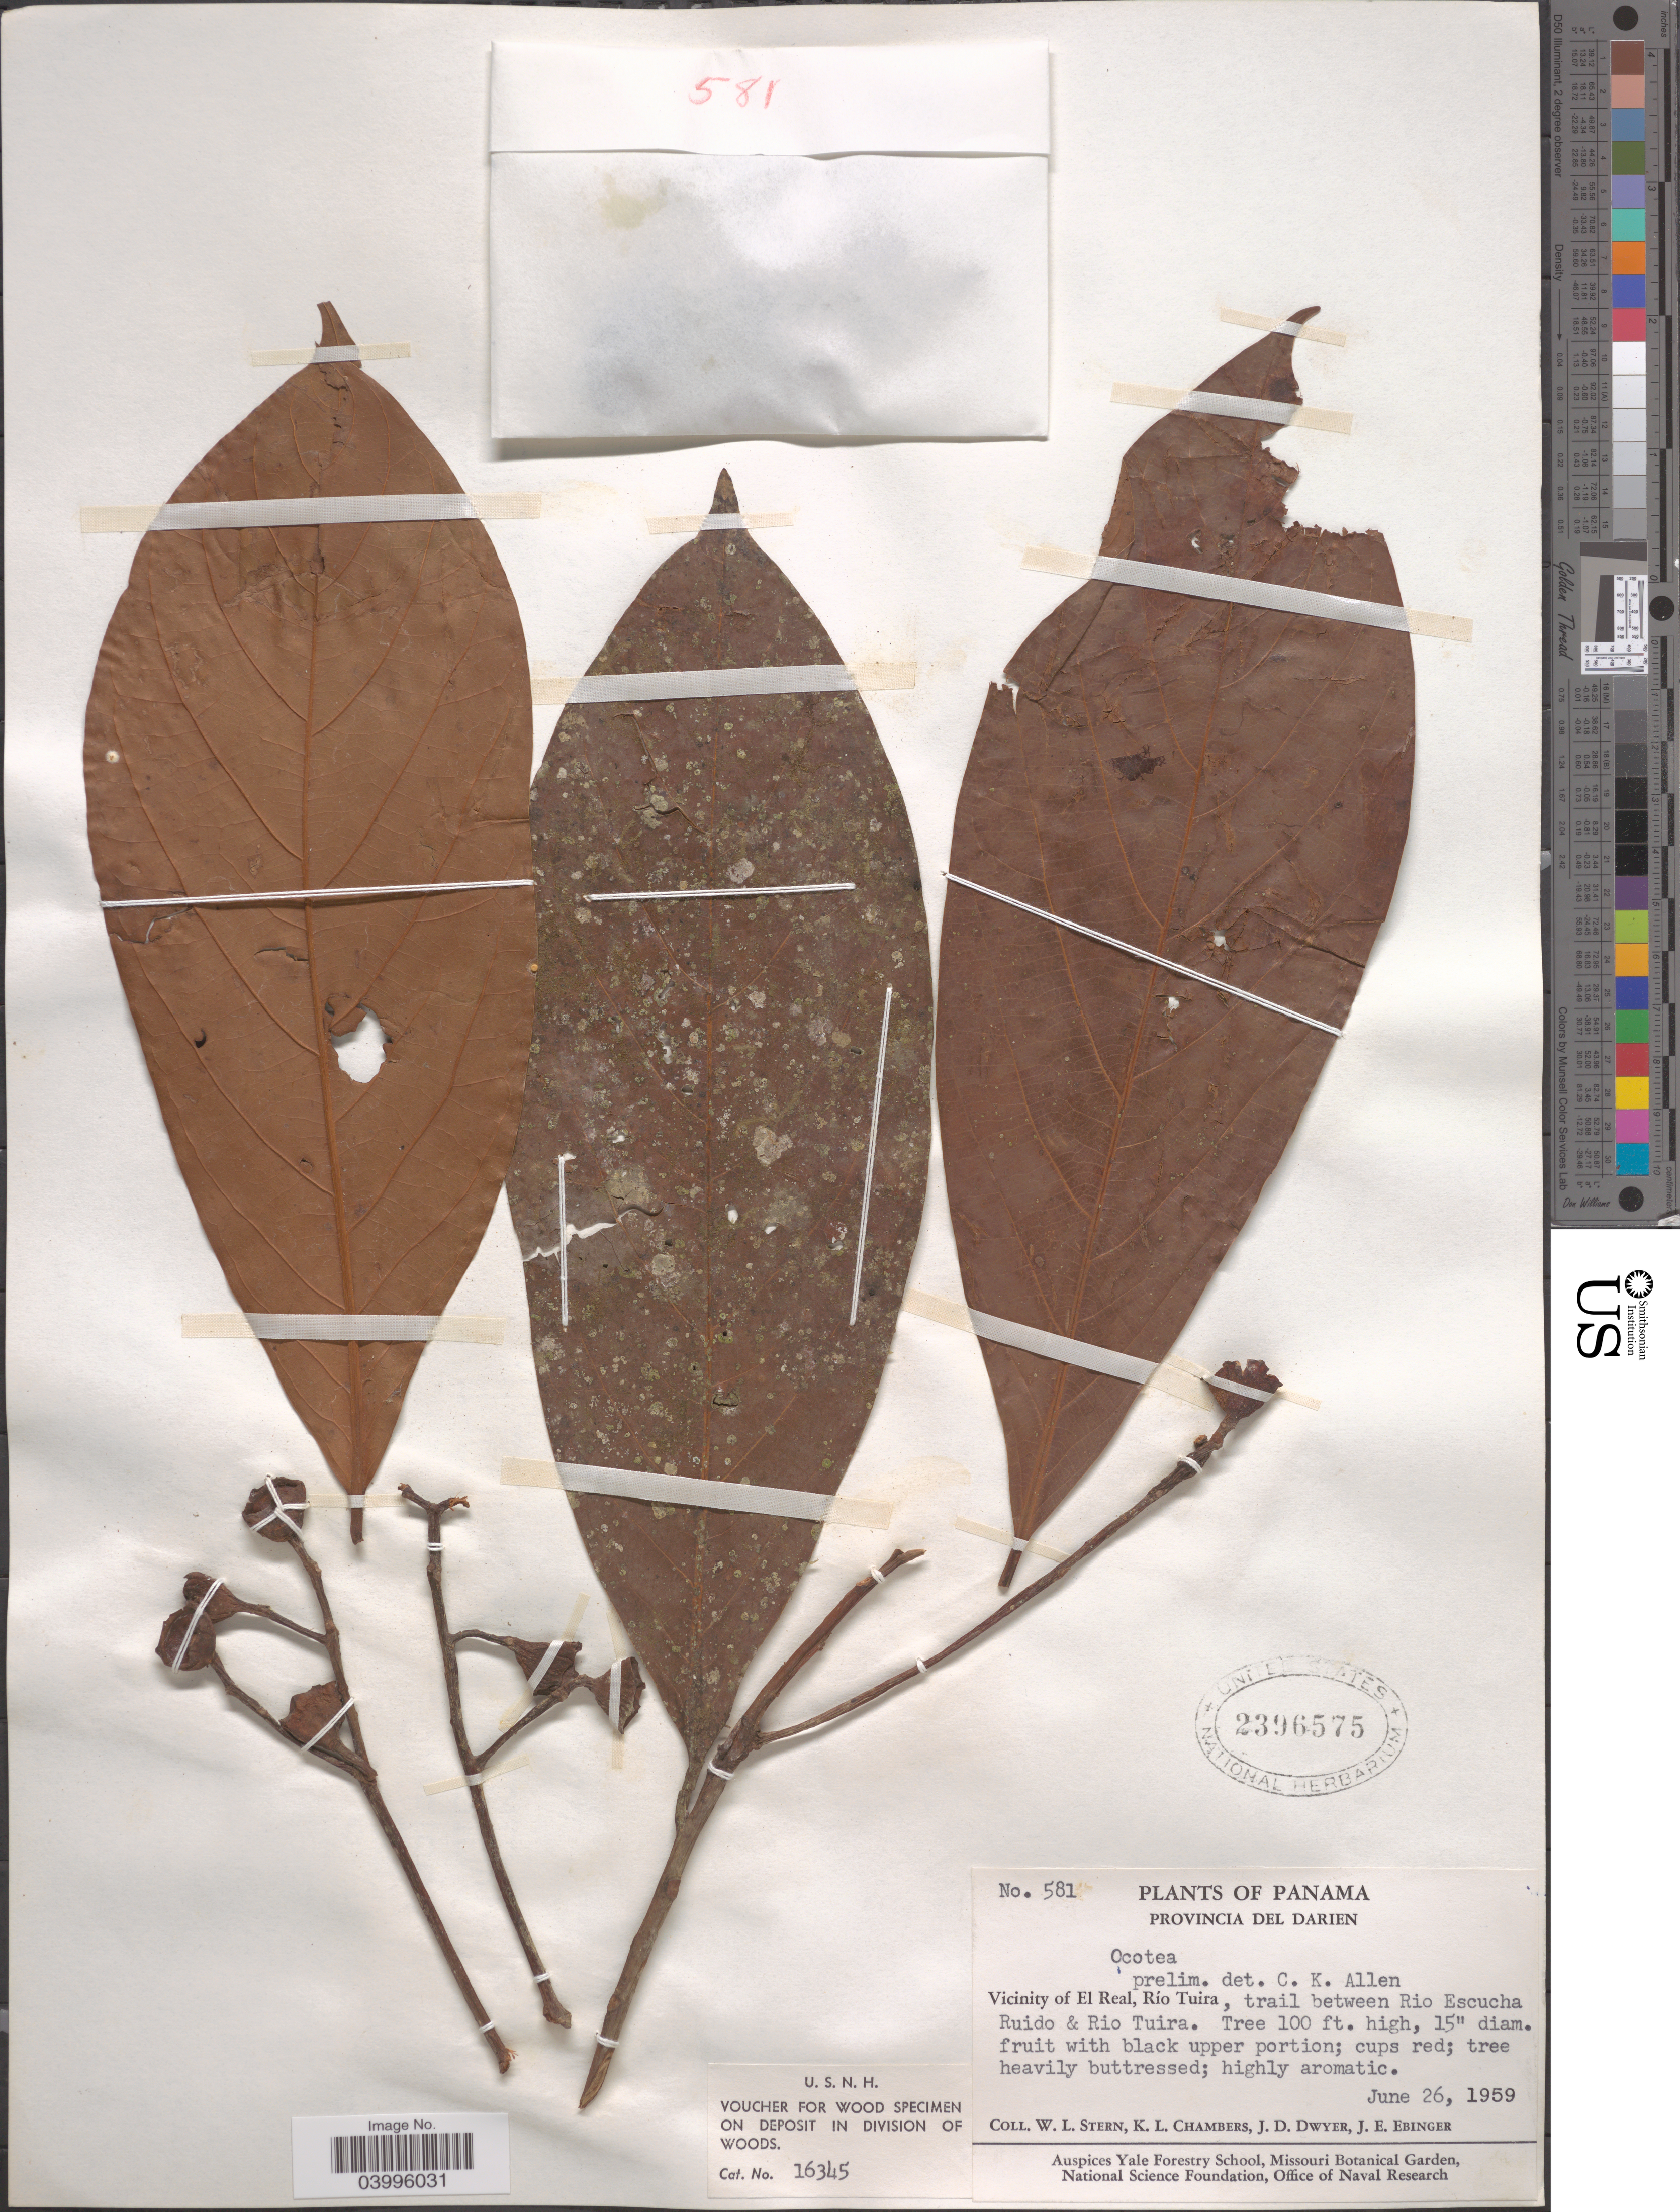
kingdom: Plantae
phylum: Tracheophyta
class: Magnoliopsida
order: Laurales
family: Lauraceae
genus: Ocotea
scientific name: Ocotea sp.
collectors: W. L. Stern, K. Chambers, J. D. Dwyer & J. Ebinger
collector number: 581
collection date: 1959-06-26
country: Panama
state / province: Darien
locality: Vicinity of El Real, Río Tuira, trail between Rio Escucha Ruido & Rio Tuira.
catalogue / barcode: US 2396575